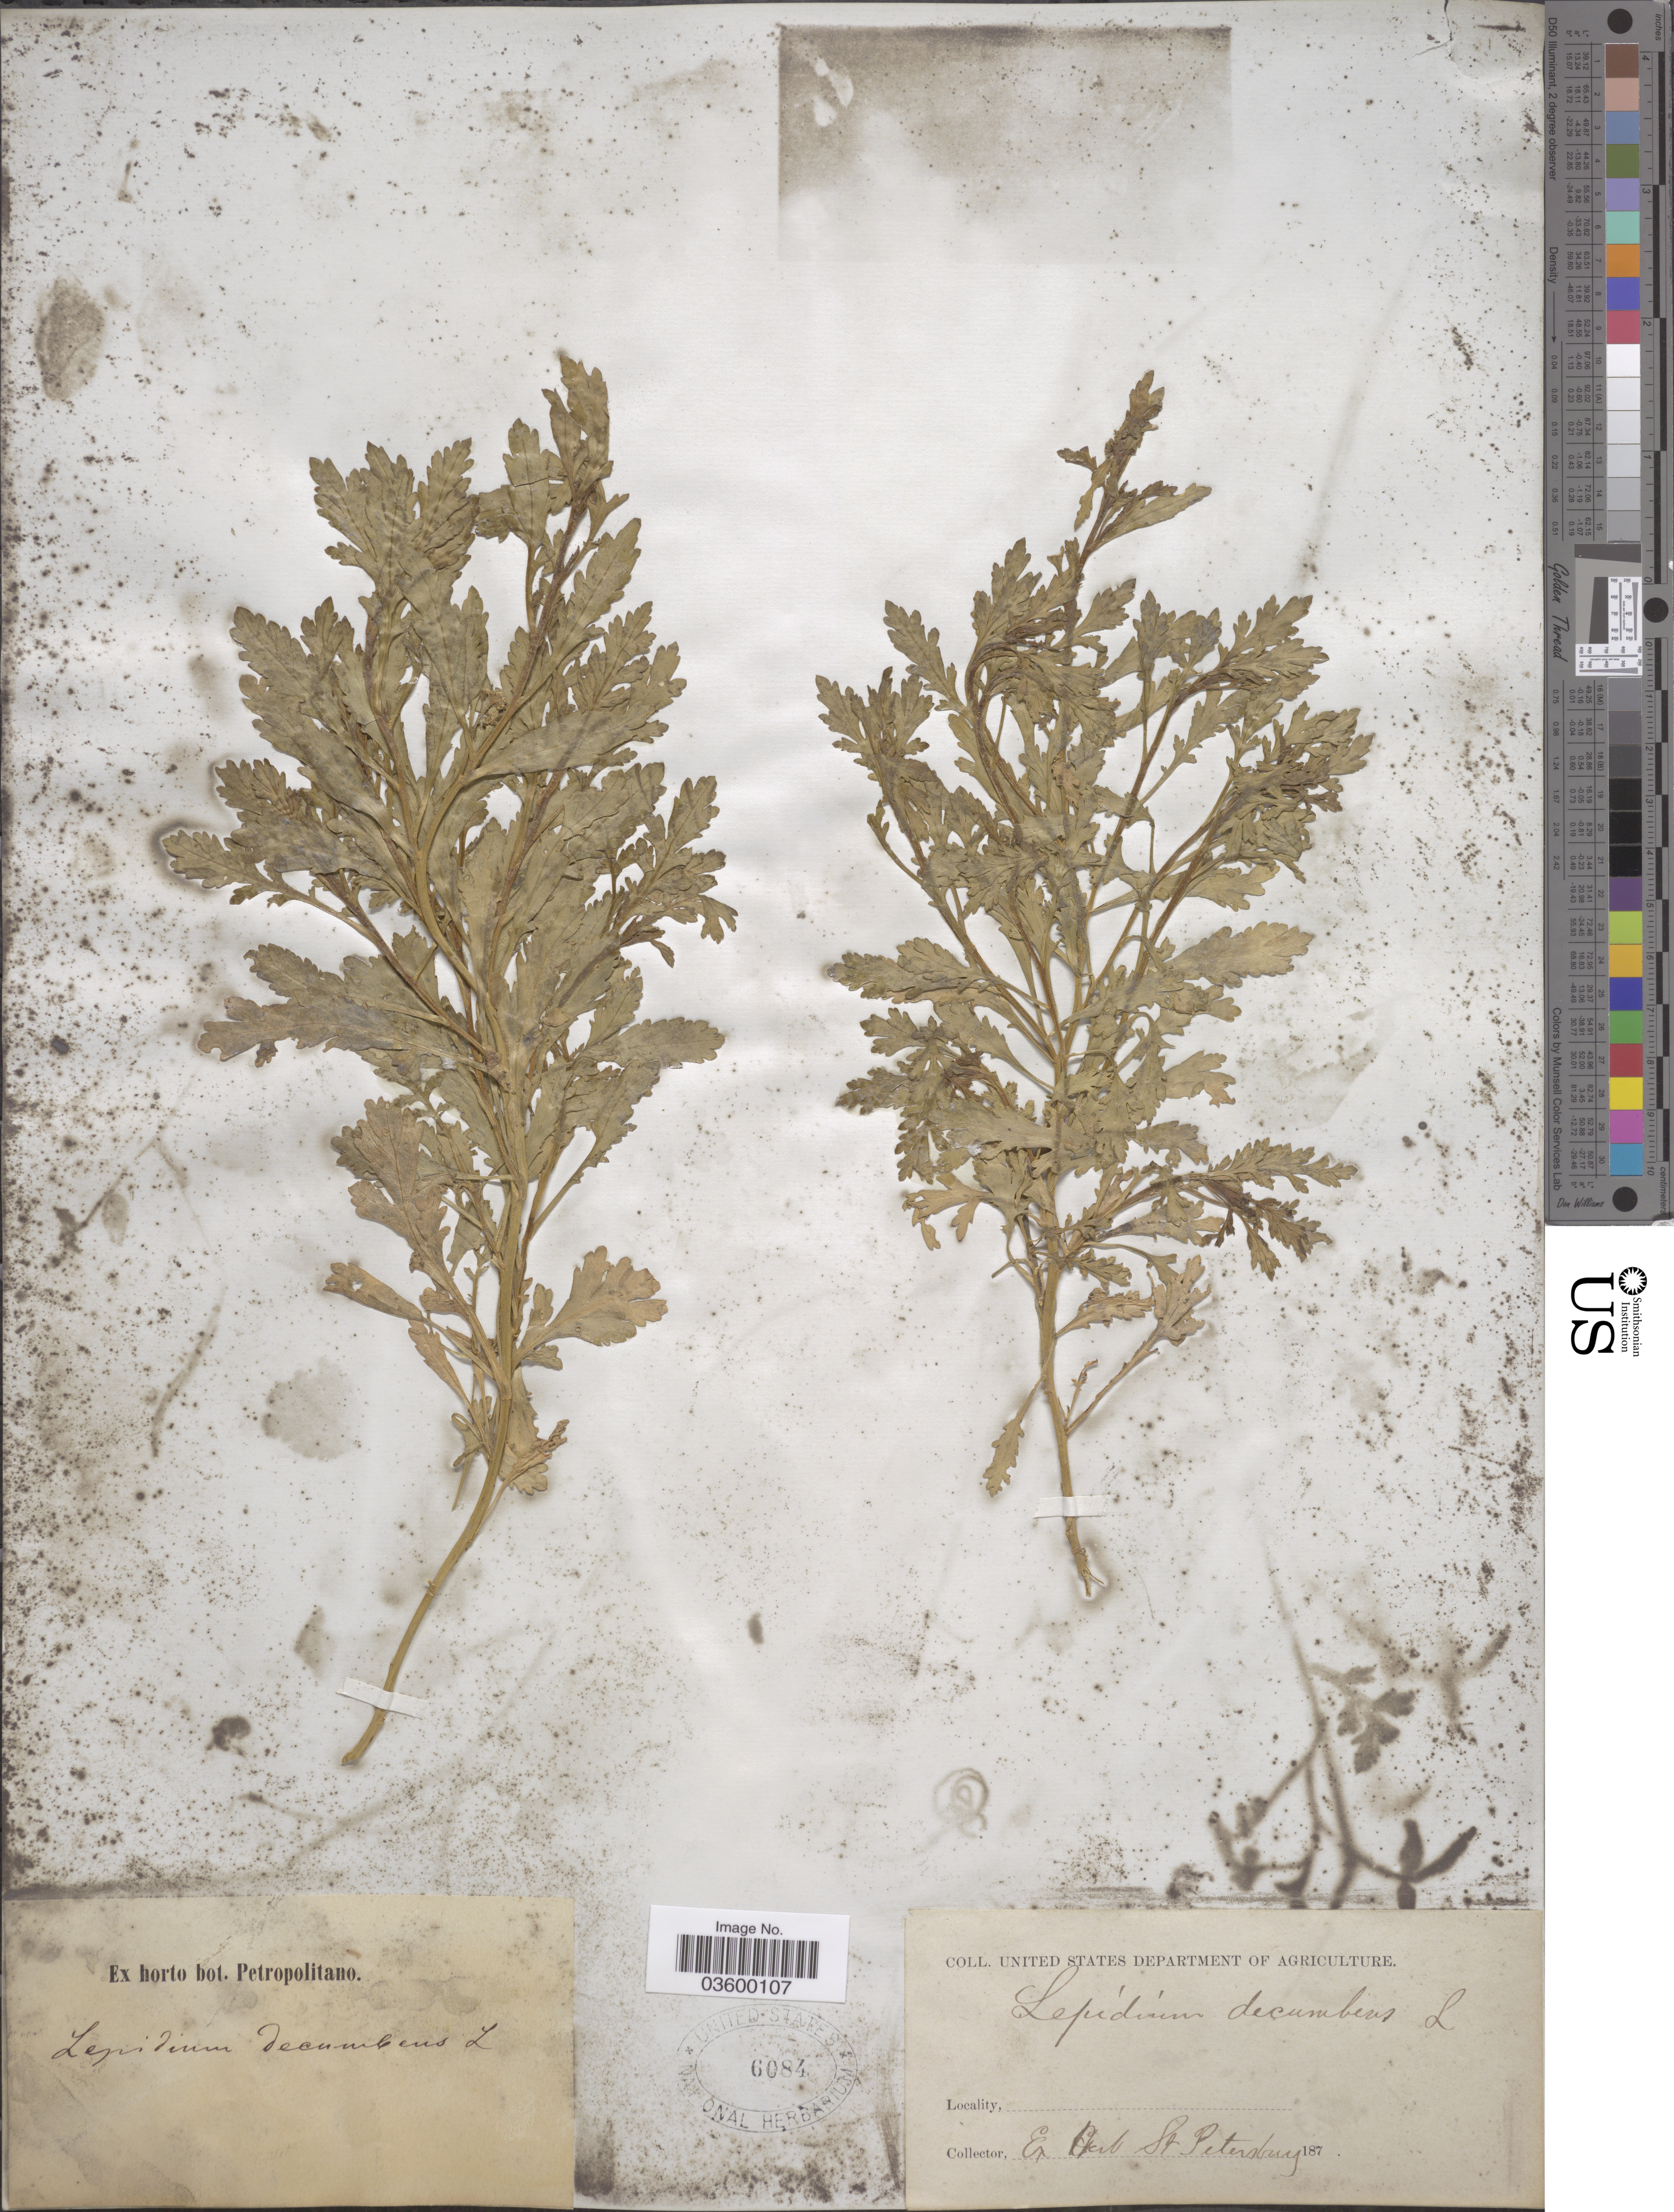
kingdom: Plantae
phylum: Tracheophyta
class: Magnoliopsida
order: Brassicales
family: Brassicaceae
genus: Lepidium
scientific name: Lepidium decumbens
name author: Desv.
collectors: ex Horto Bot. Petropolitano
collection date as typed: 187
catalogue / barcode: US 6084